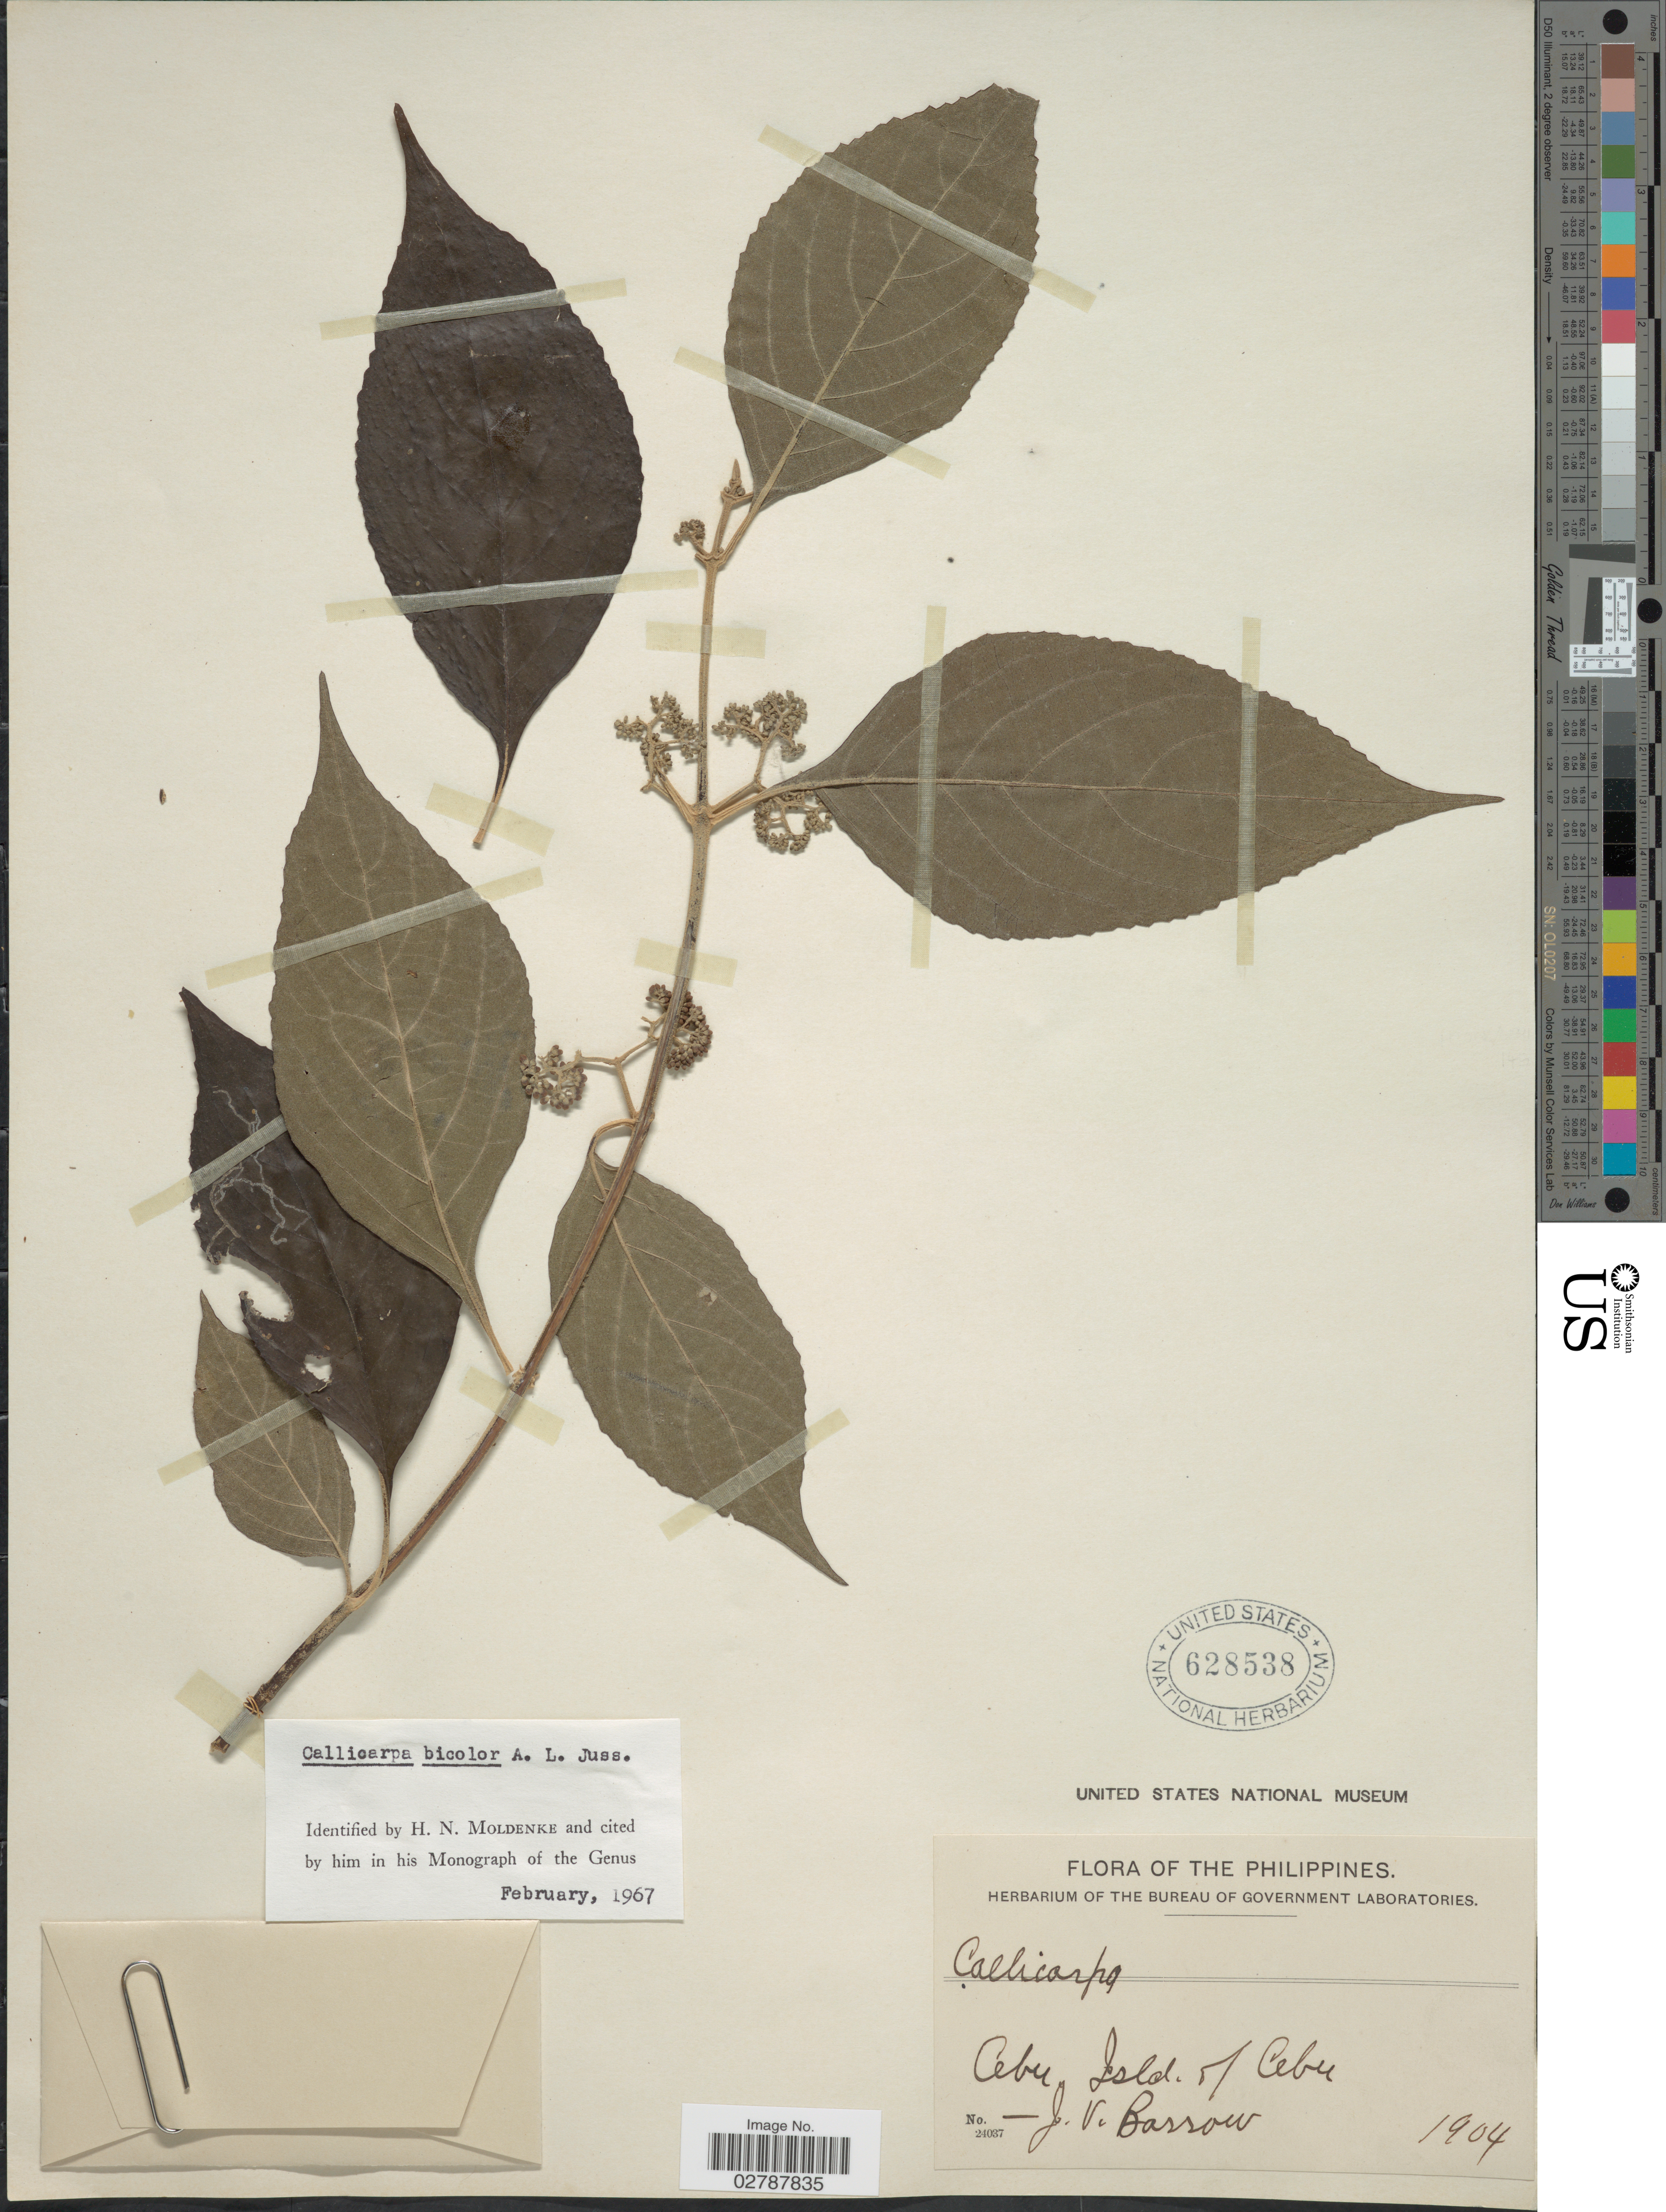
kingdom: Plantae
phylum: Tracheophyta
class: Magnoliopsida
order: Lamiales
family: Lamiaceae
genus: Callicarpa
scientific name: Callicarpa bicolor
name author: Juss.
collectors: J. Barrow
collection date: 1904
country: Philippines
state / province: Central Visayas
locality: Cebu, Isld. of Cebu.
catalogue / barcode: US 628538